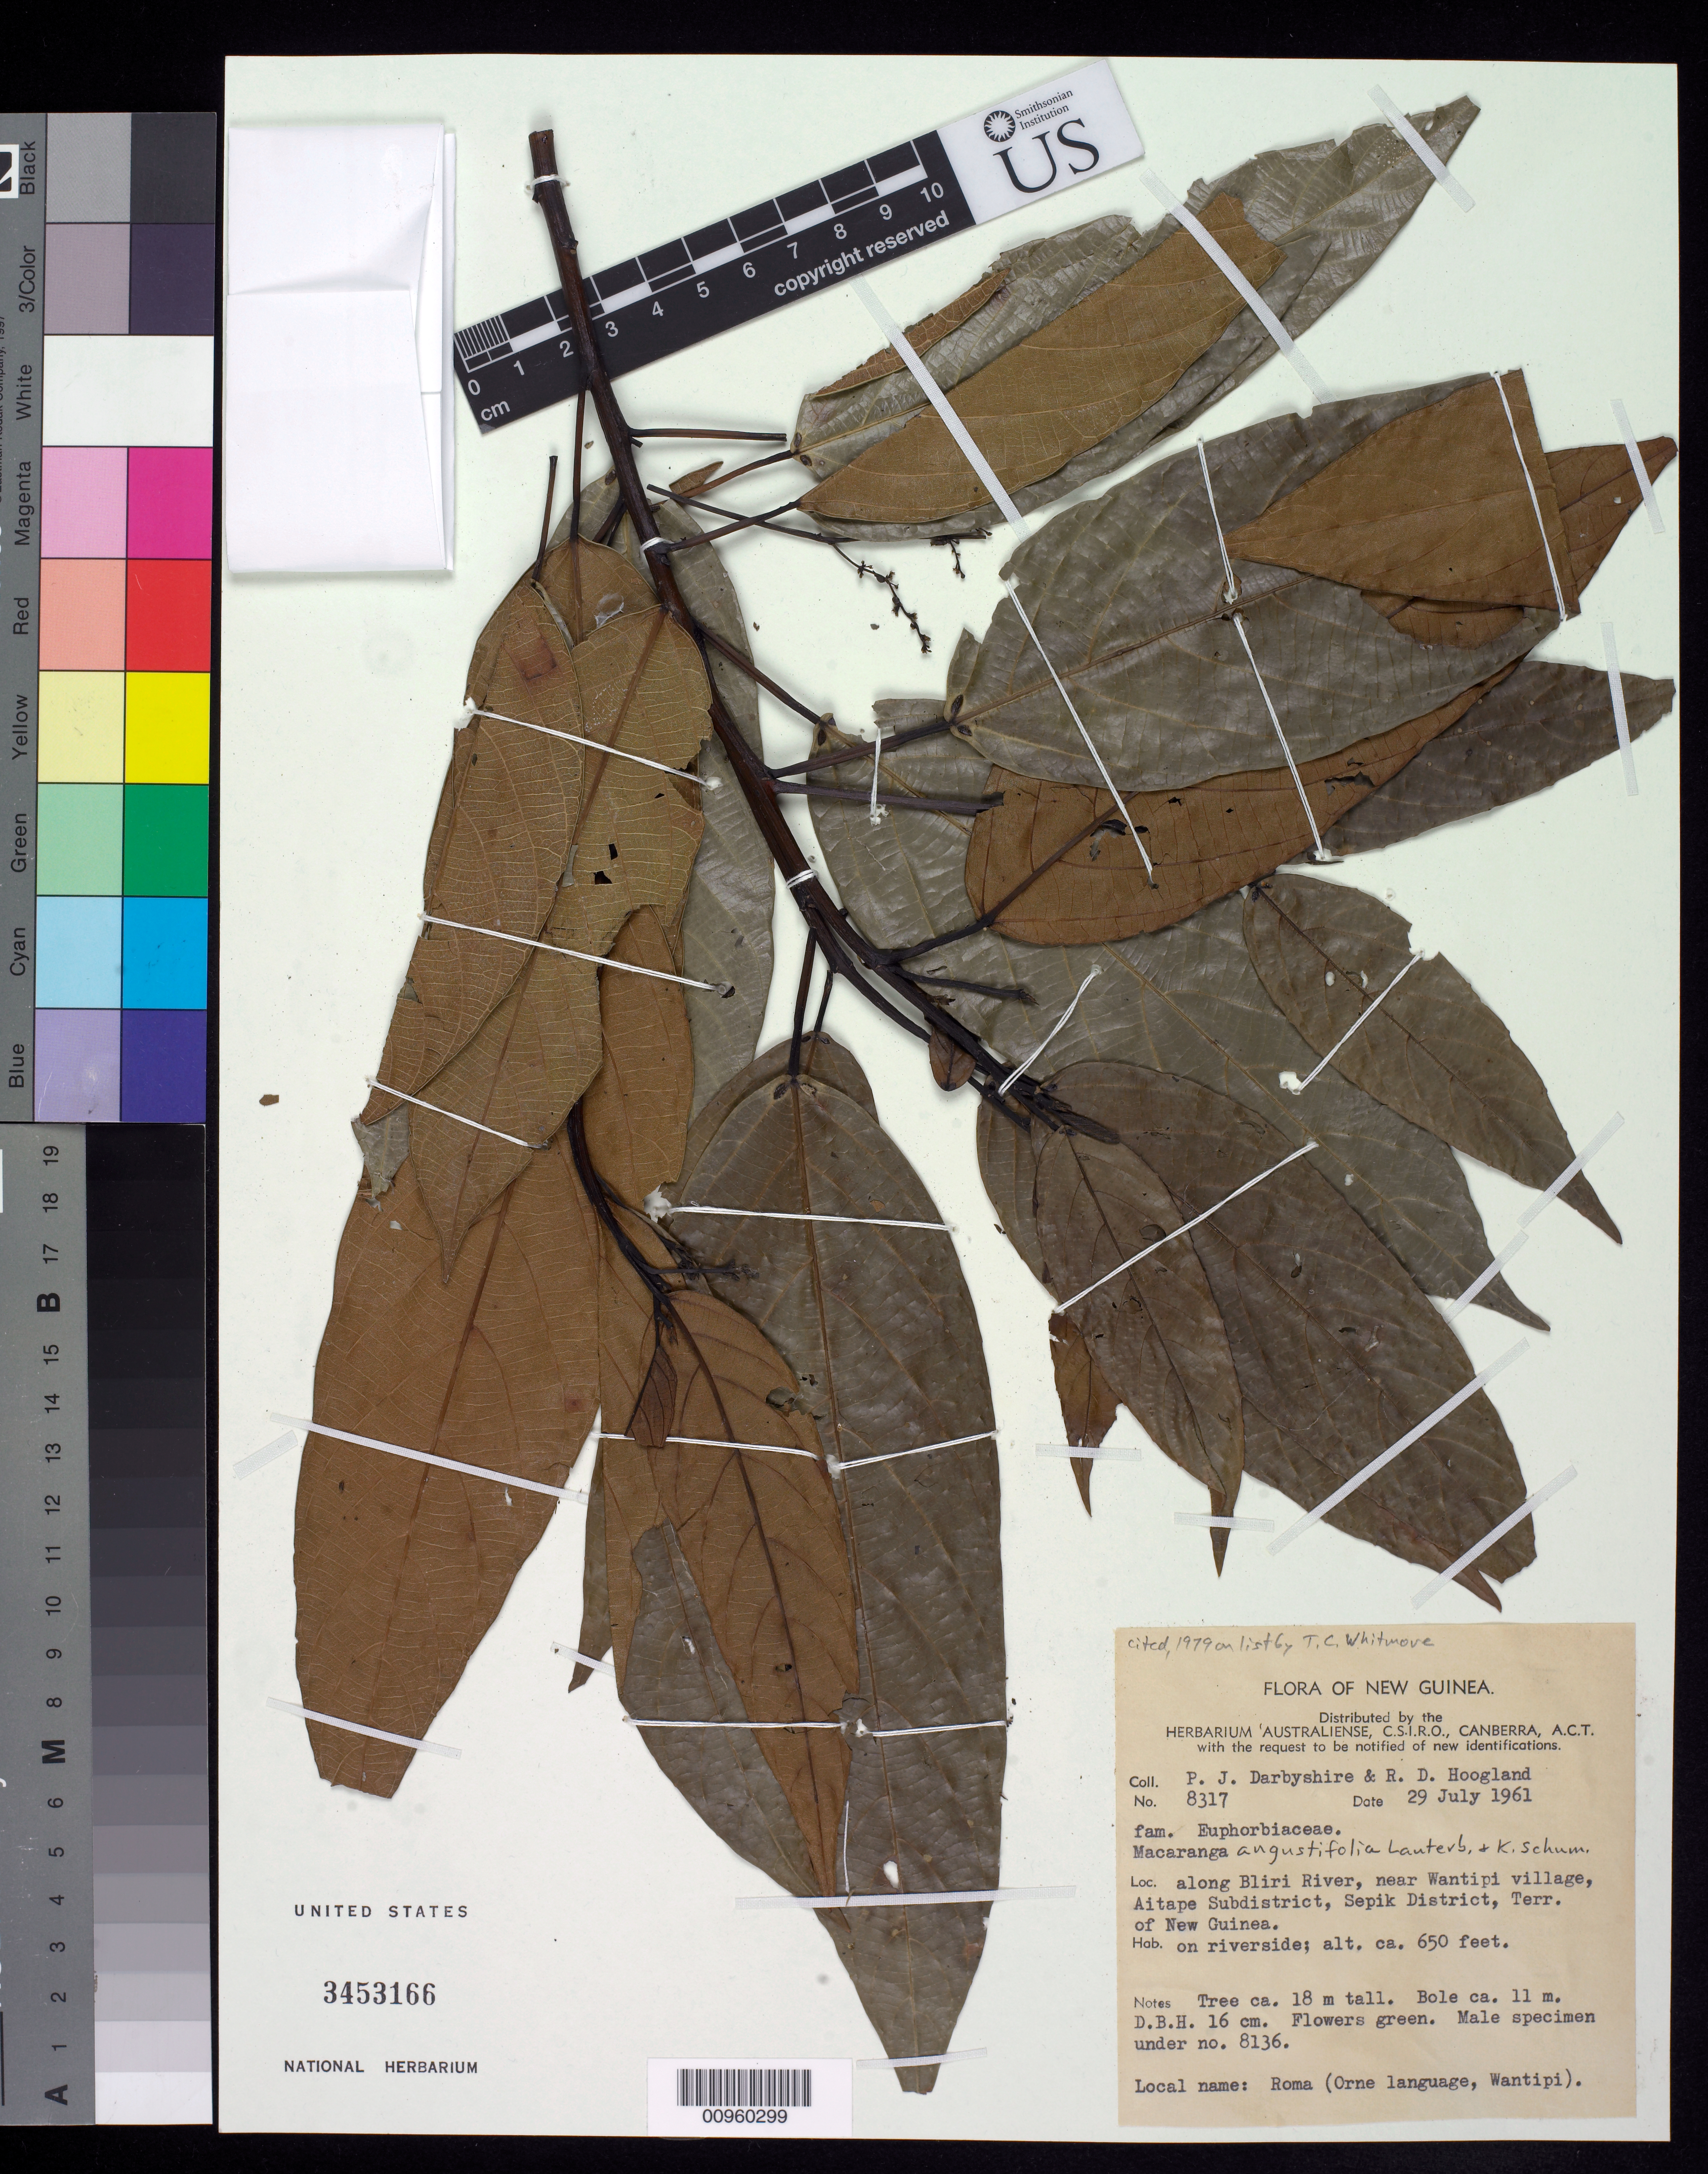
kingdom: Plantae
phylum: Tracheophyta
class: Magnoliopsida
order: Malpighiales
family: Euphorbiaceae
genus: Macaranga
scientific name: Macaranga angustifolia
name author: Lauterb. & K. Schum.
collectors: P. Darbyshire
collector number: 8317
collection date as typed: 29 Jul 1961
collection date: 1961-07-29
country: Papua New Guinea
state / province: Sandaun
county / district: Aitape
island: New Guinea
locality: Near Wantipi village, along Bliri River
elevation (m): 198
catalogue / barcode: US 3453166